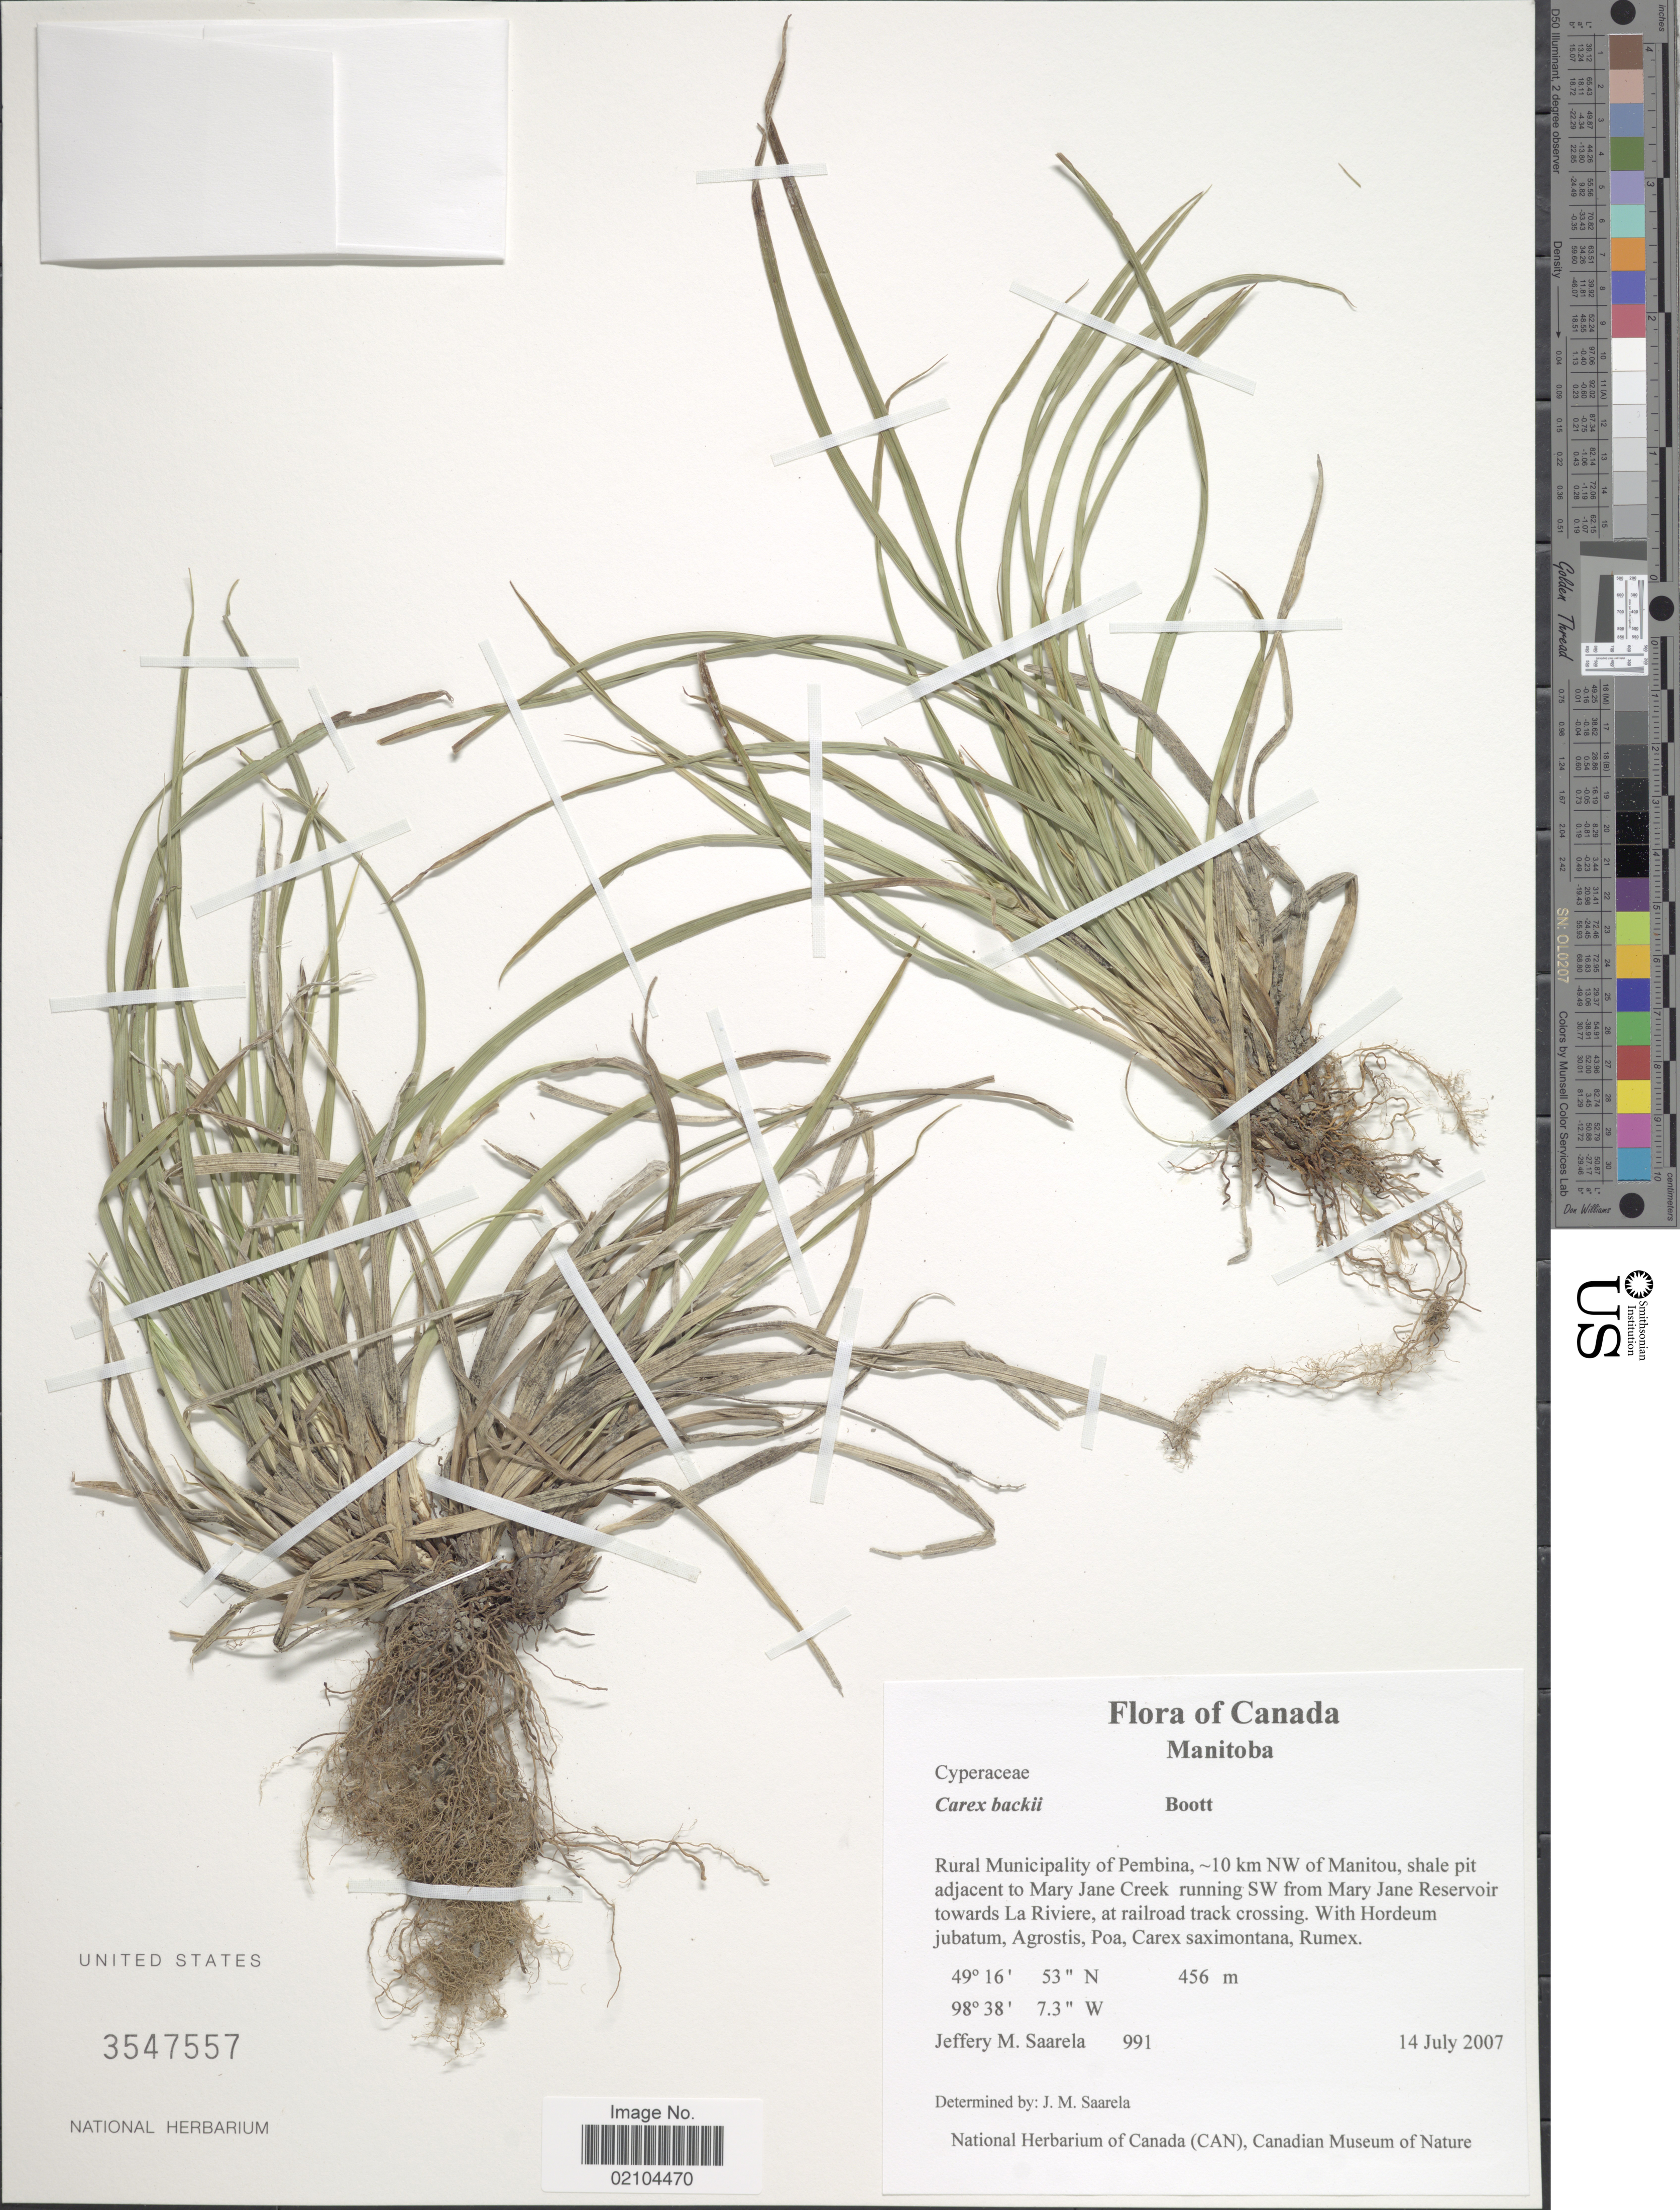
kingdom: Plantae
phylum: Tracheophyta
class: Liliopsida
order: Poales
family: Cyperaceae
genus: Carex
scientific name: Carex backii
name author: Boott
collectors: J. Saarela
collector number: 991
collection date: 2007-07-14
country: Canada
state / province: Manitoba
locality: Rural Municipality of Pembina, ~10 km NW of Manitou, shale pit adjacent to Mary Jane Creek running SW from Mary Jane Reservoir towards La Riviere, at railroad track crossing.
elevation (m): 456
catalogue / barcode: US 3547557